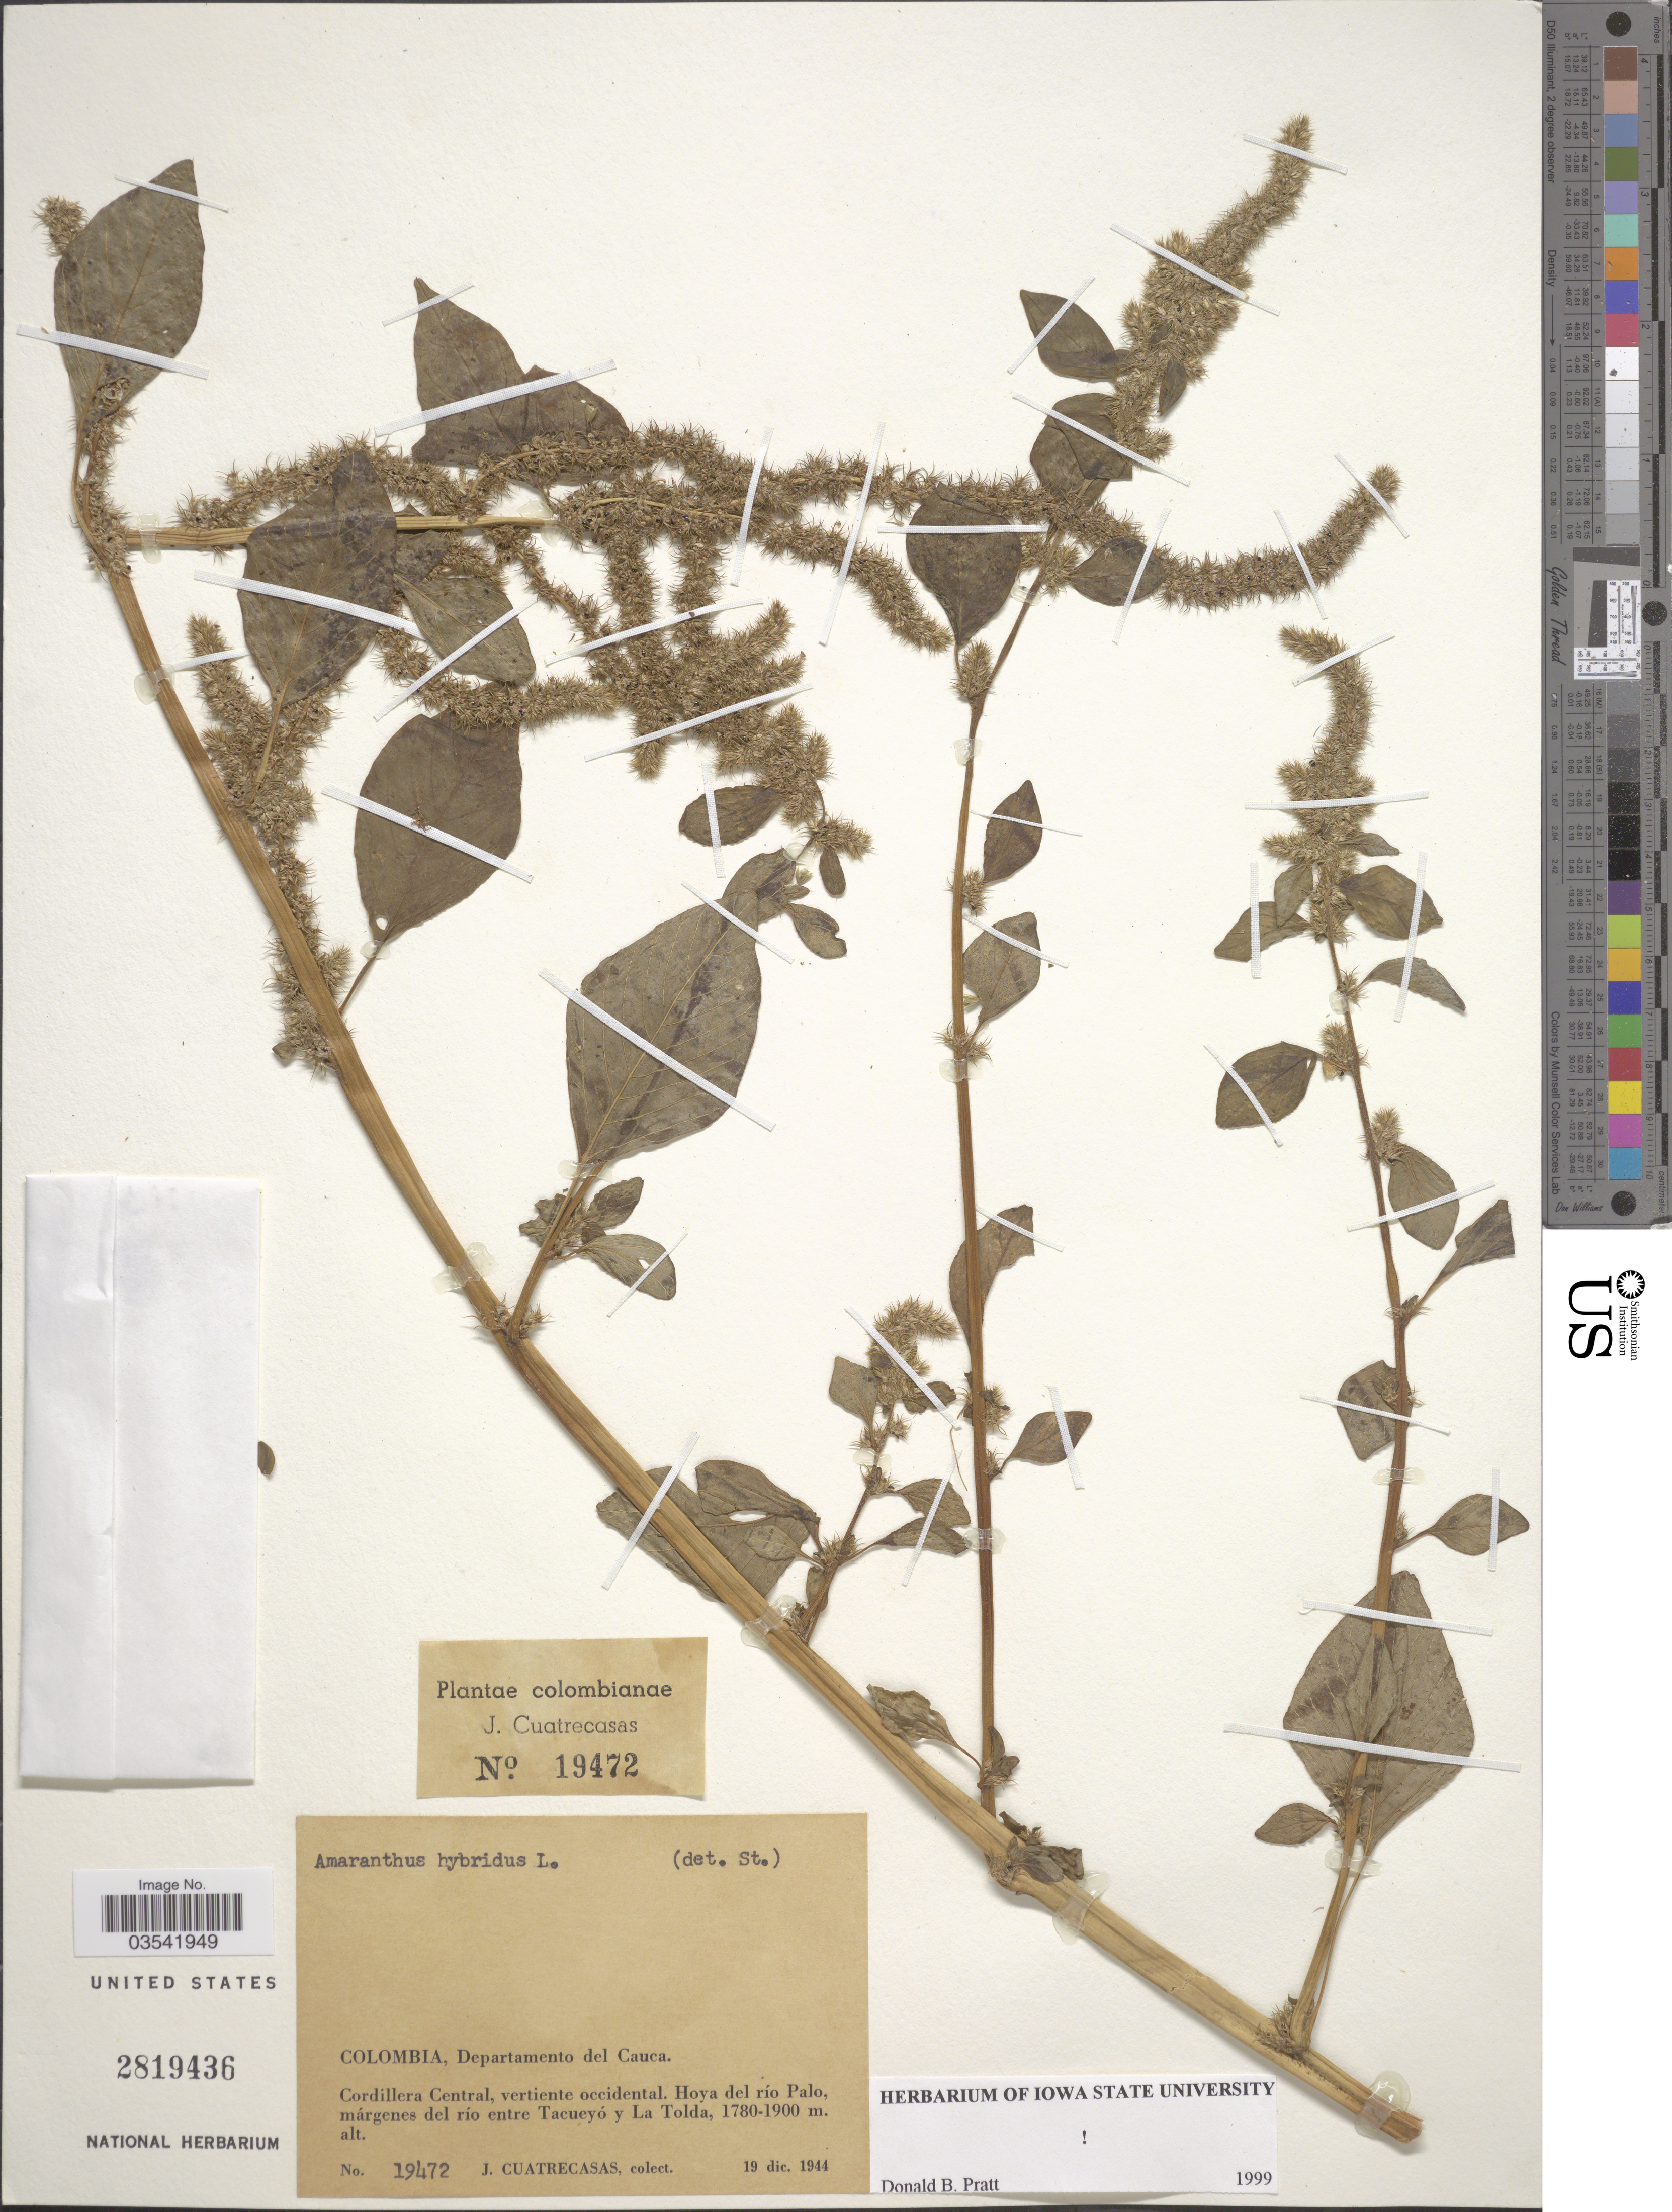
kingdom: Plantae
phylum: Tracheophyta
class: Magnoliopsida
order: Caryophyllales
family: Amaranthaceae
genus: Amaranthus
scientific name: Amaranthus hybridus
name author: L.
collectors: J. Cuatrecasas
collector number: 19472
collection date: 1944-12-19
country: Colombia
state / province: Cauca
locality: Departamento del Cauca. Cordillera Central, vertiente occidental. Hoya del río Palo, márgenes del río entre Tacueyó y La Tolda.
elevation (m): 1780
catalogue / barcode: US 2819436